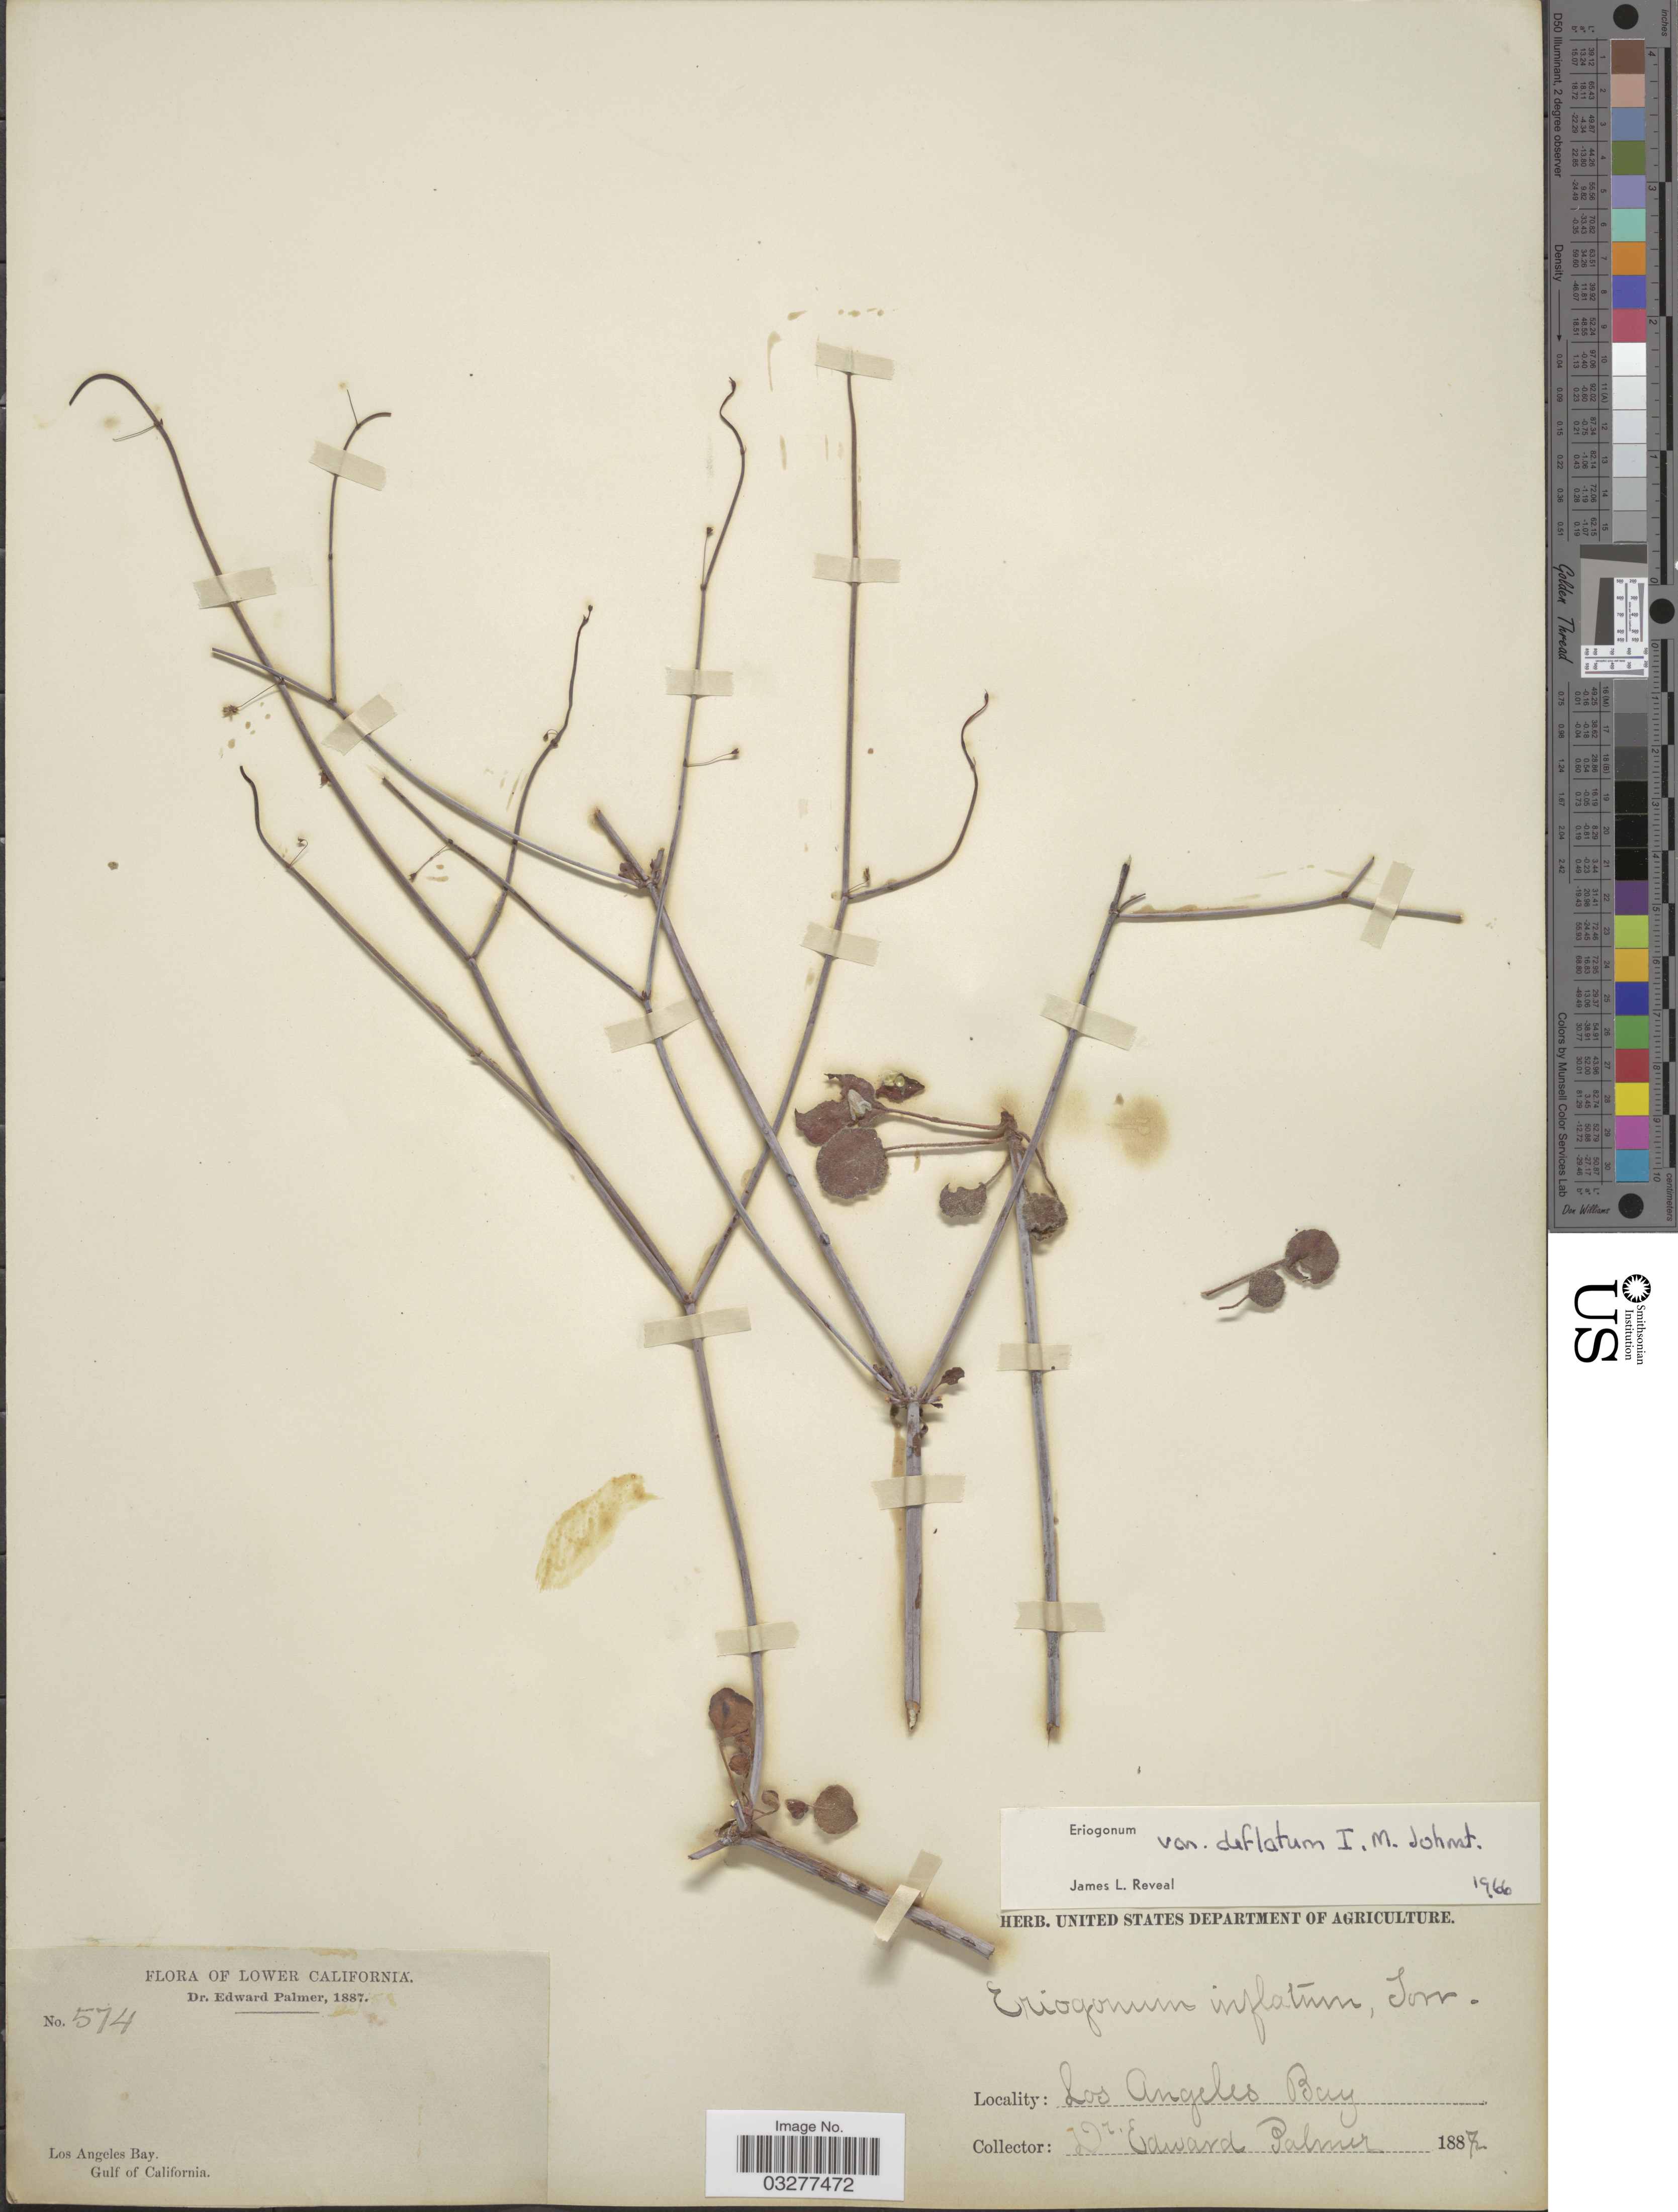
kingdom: Plantae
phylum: Tracheophyta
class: Magnoliopsida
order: Caryophyllales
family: Polygonaceae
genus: Eriogonum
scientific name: Eriogonum inflatum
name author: Torr. & Frém.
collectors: E. Palmer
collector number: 574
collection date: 1887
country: Mexico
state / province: Baja California Norte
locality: Lower California. Los Angeles Bay. Gulf of California.